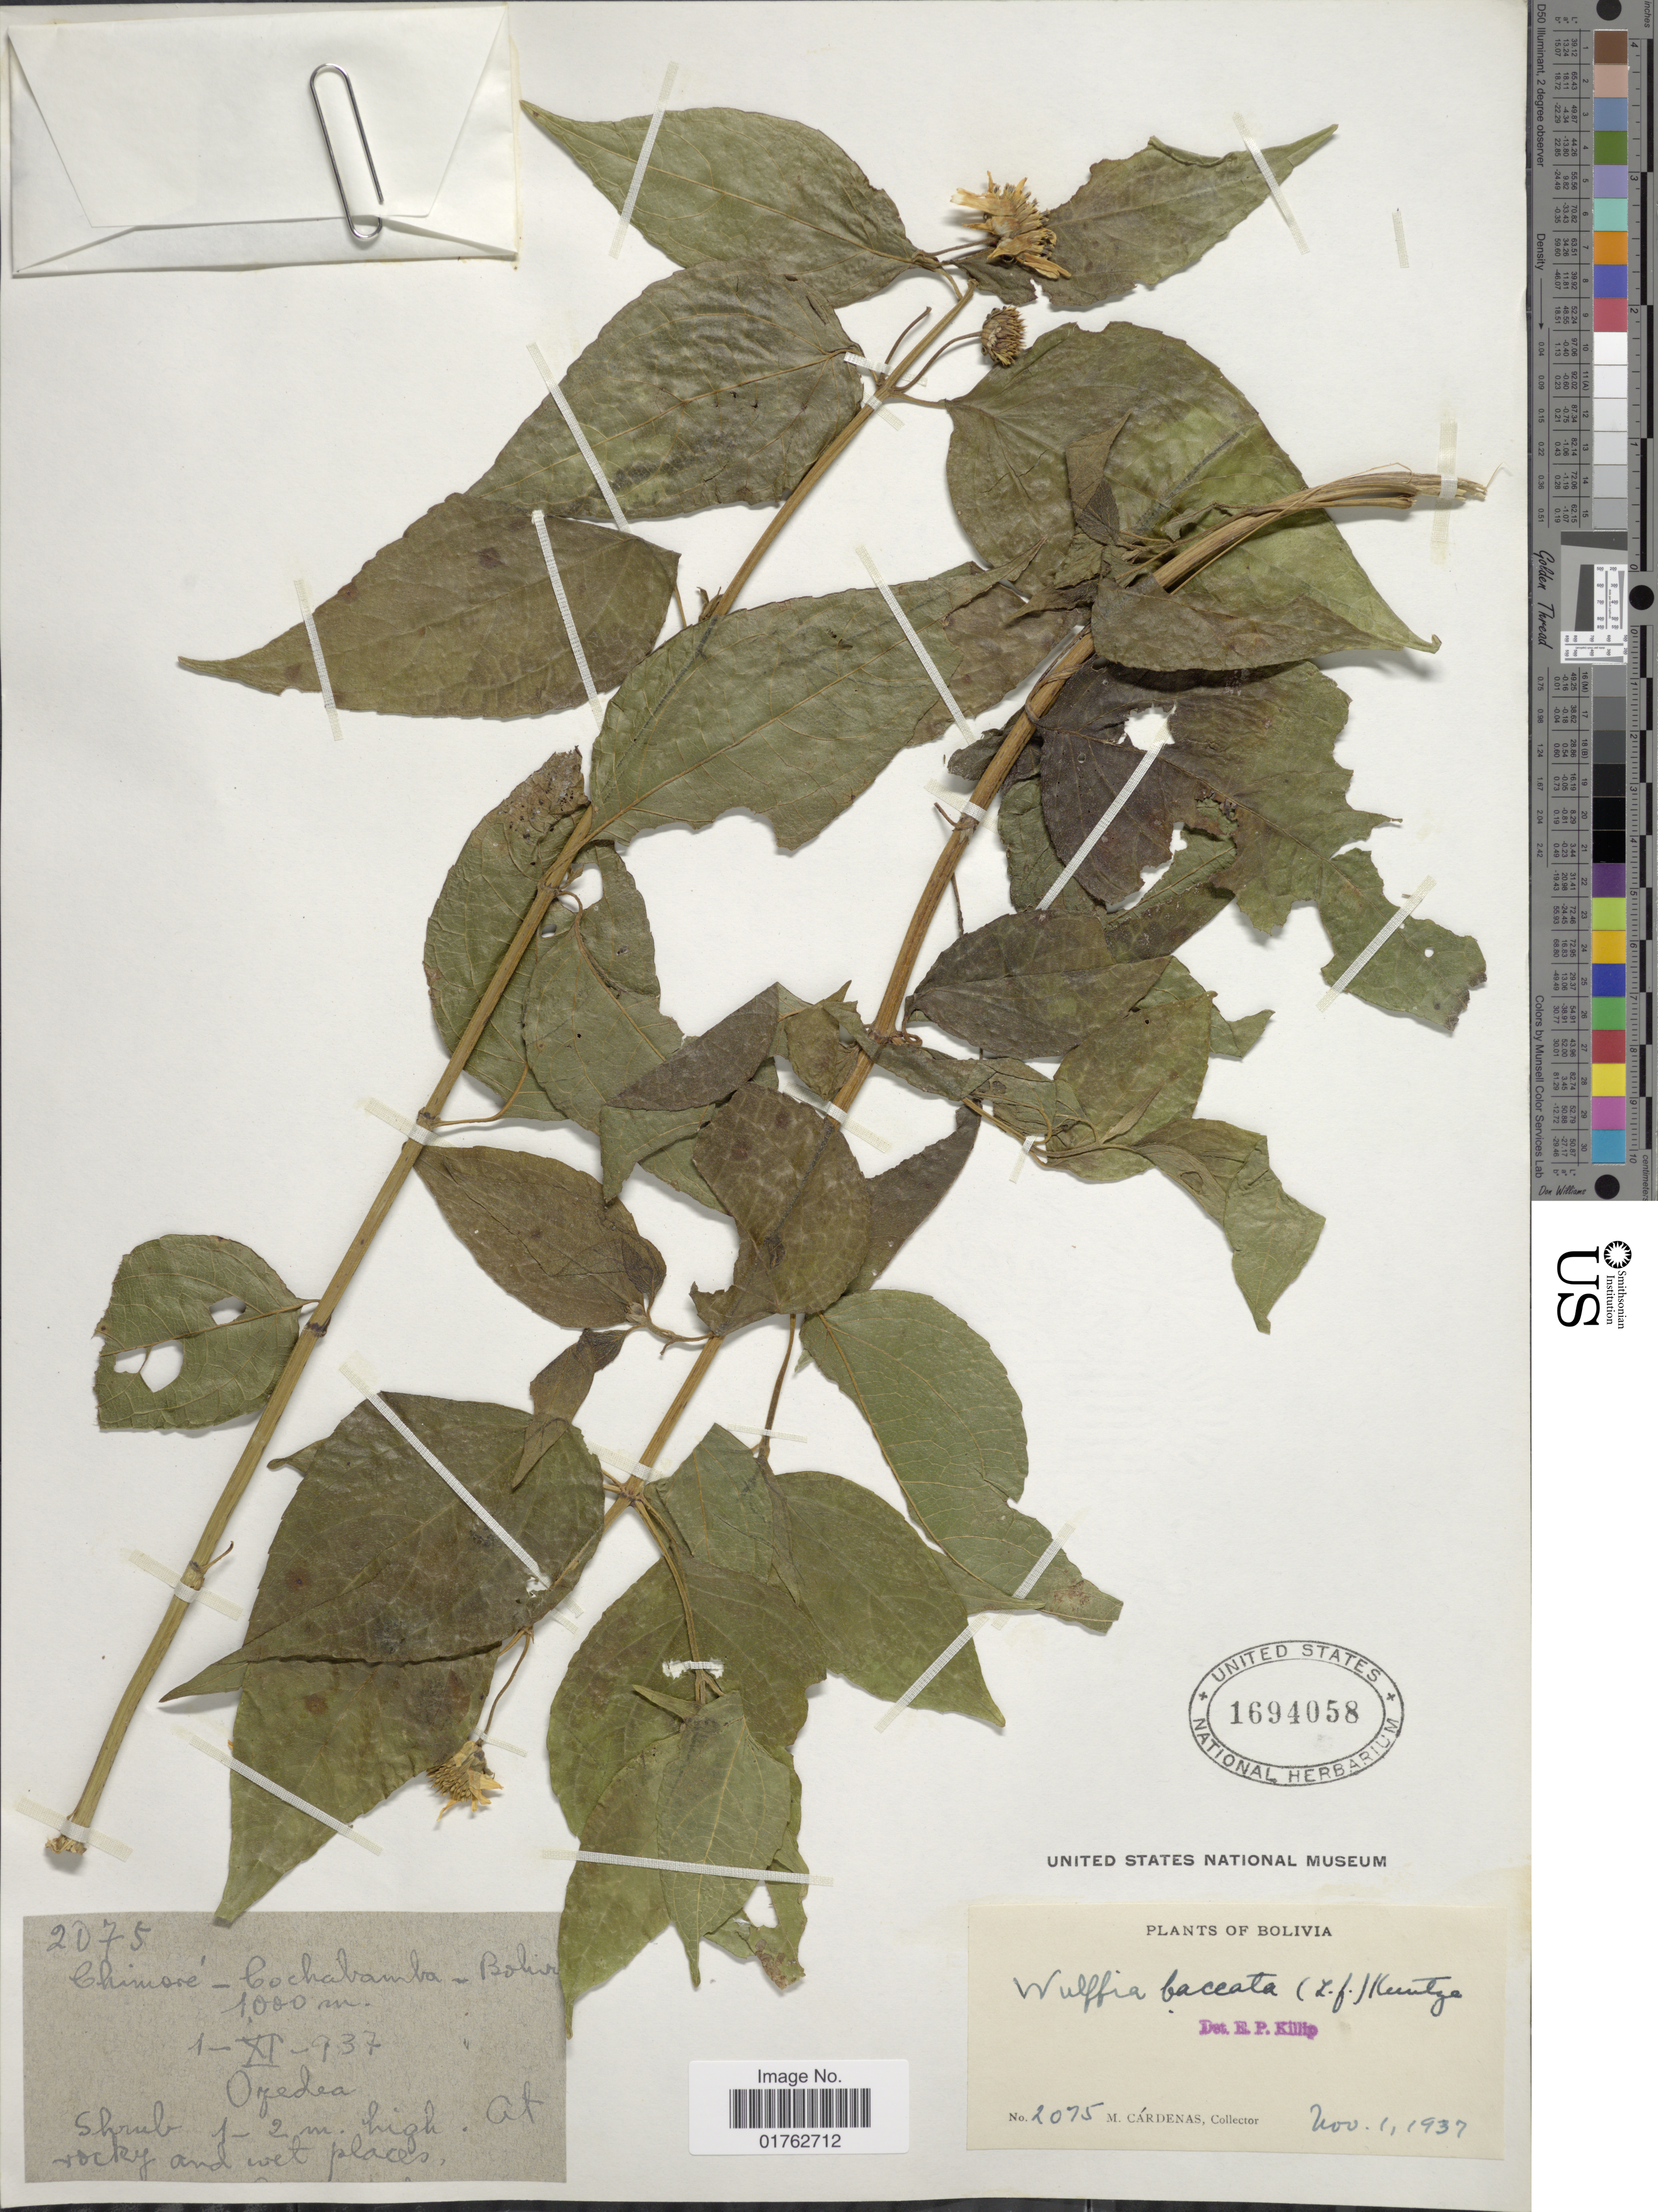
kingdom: Plantae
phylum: Tracheophyta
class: Magnoliopsida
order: Asterales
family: Asteraceae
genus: Wulffia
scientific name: Wulffia baccata var. baccata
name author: (L.) Kuntze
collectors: M. Cárdenas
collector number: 2075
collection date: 1937-11-01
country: Bolivia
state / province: Cochabamba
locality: Chimore. At rockey and wet places.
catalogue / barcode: US 1694058